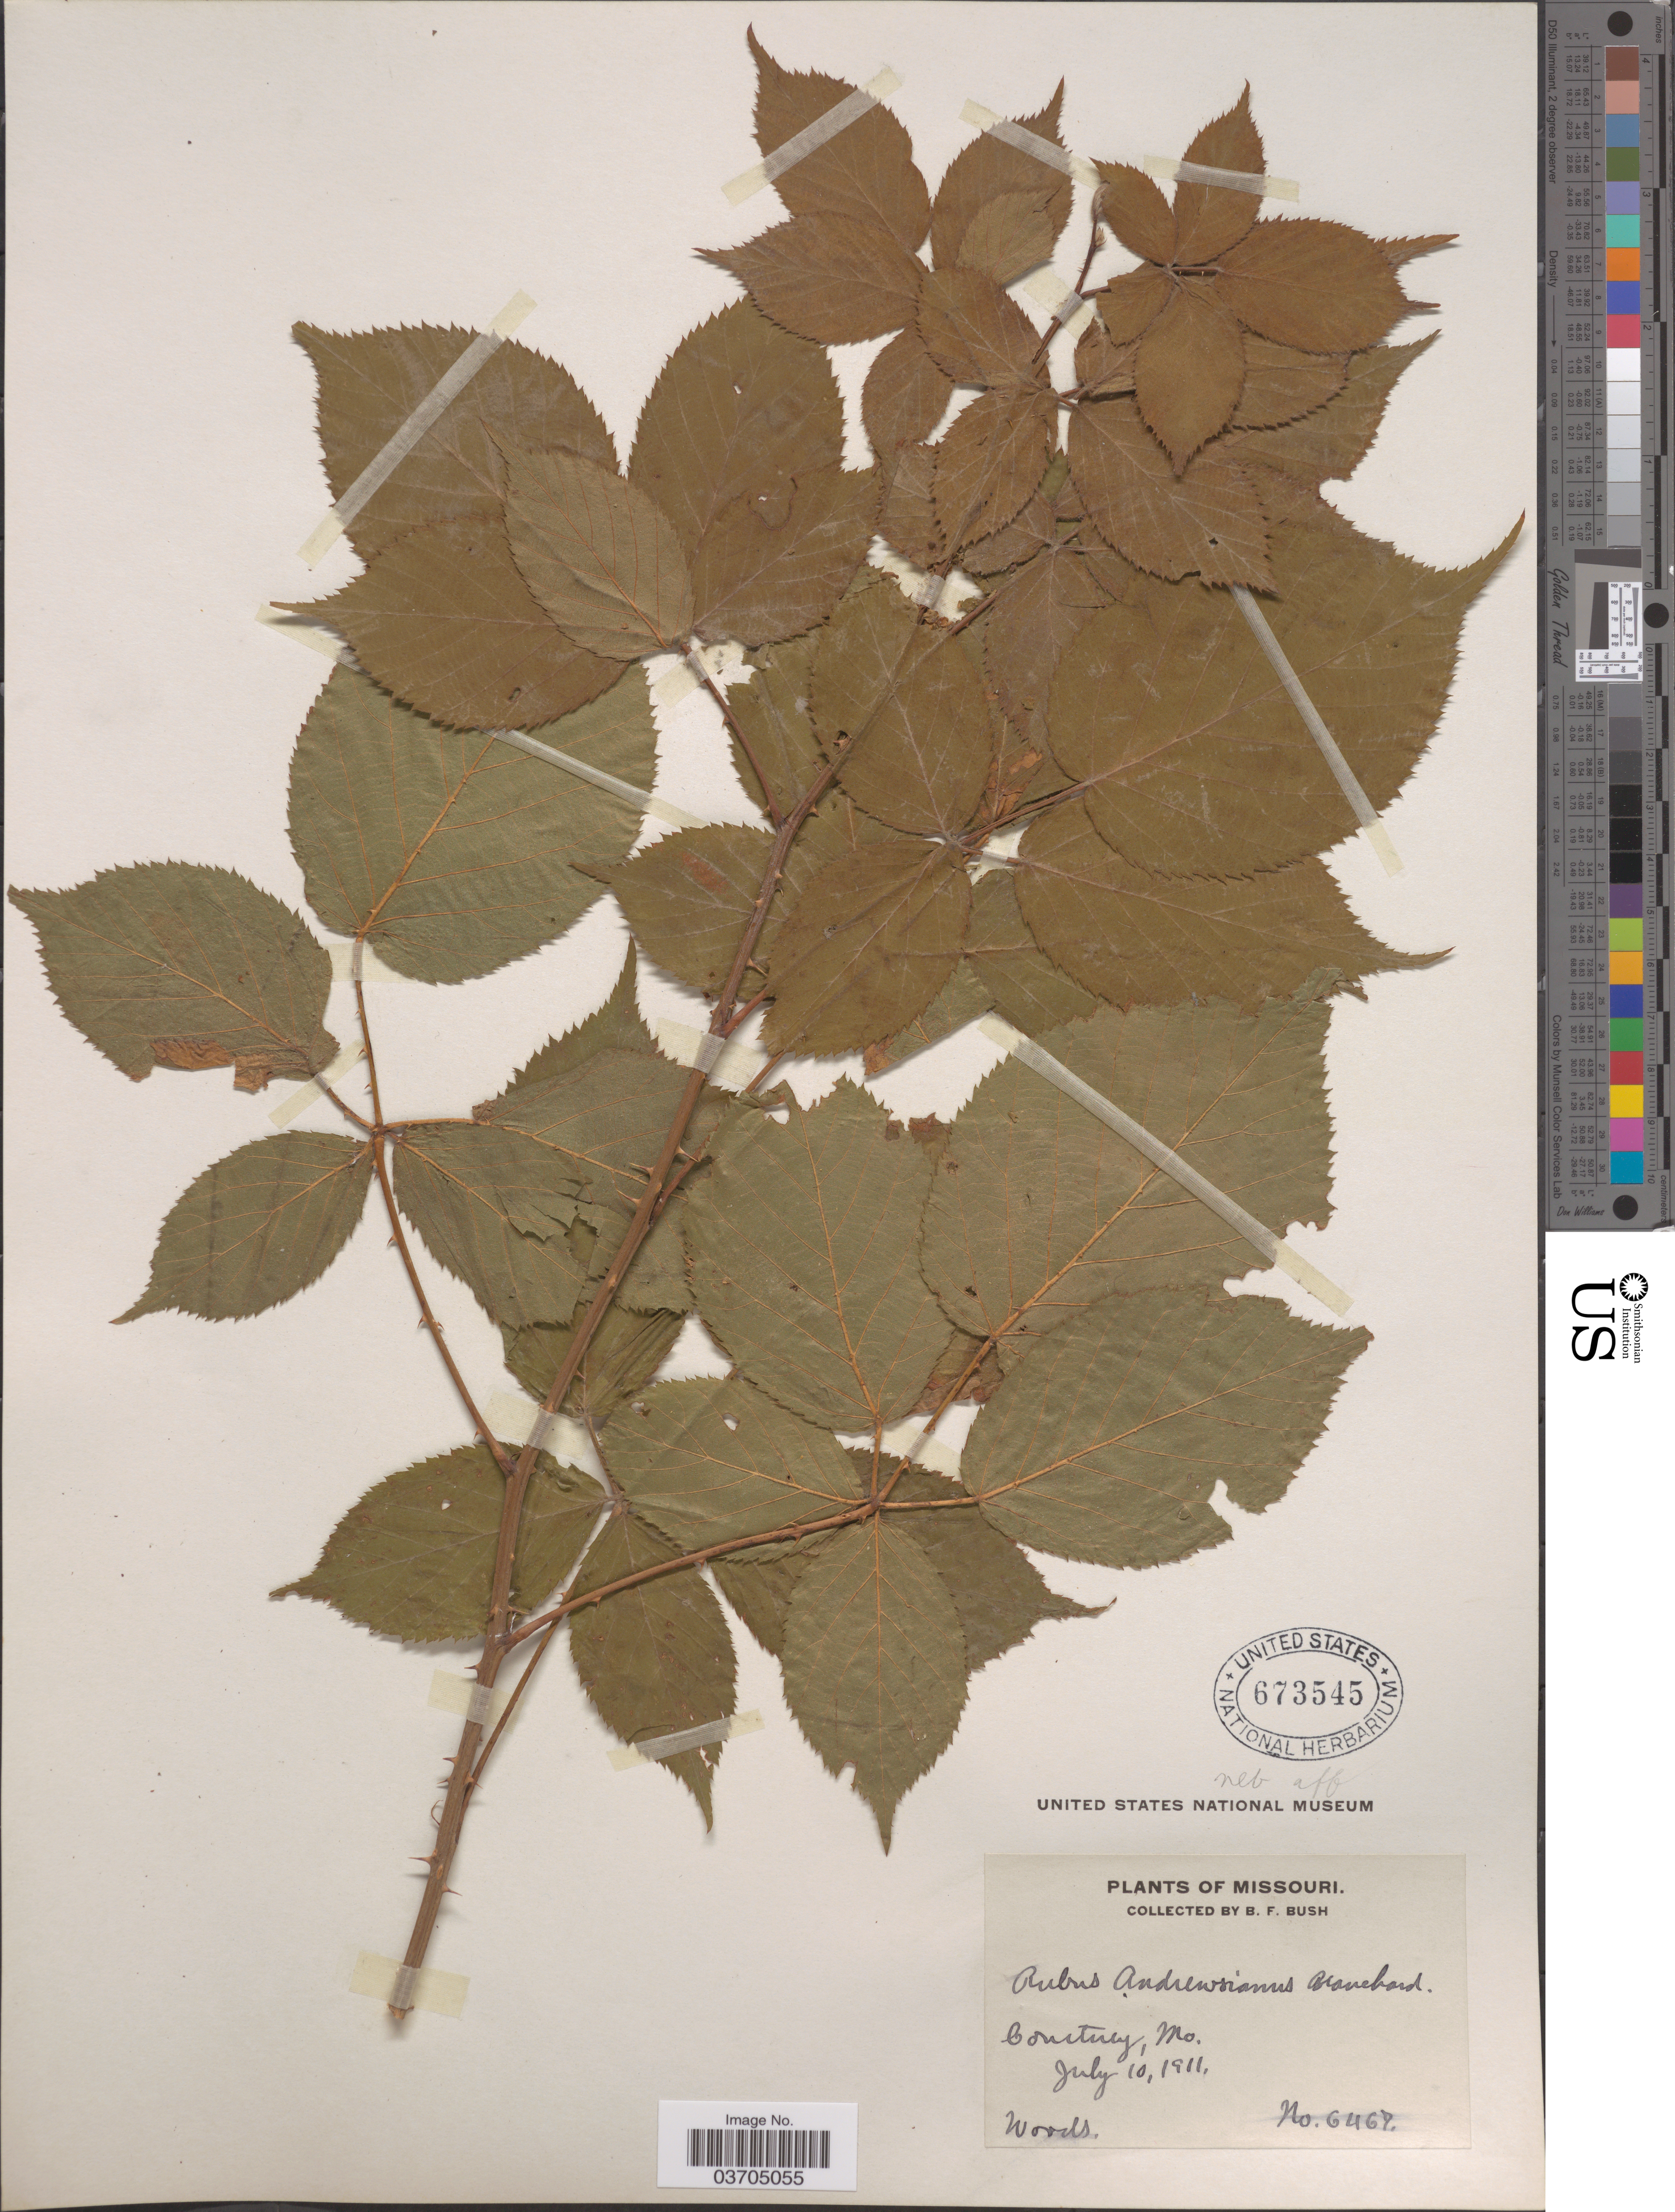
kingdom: Plantae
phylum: Tracheophyta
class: Magnoliopsida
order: Rosales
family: Rosaceae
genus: Rubus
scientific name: Rubus floricomus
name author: Blanch.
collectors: B. F. Bush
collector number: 6467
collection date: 1911-07-10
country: United States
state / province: Missouri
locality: Courtney.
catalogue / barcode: US 673545